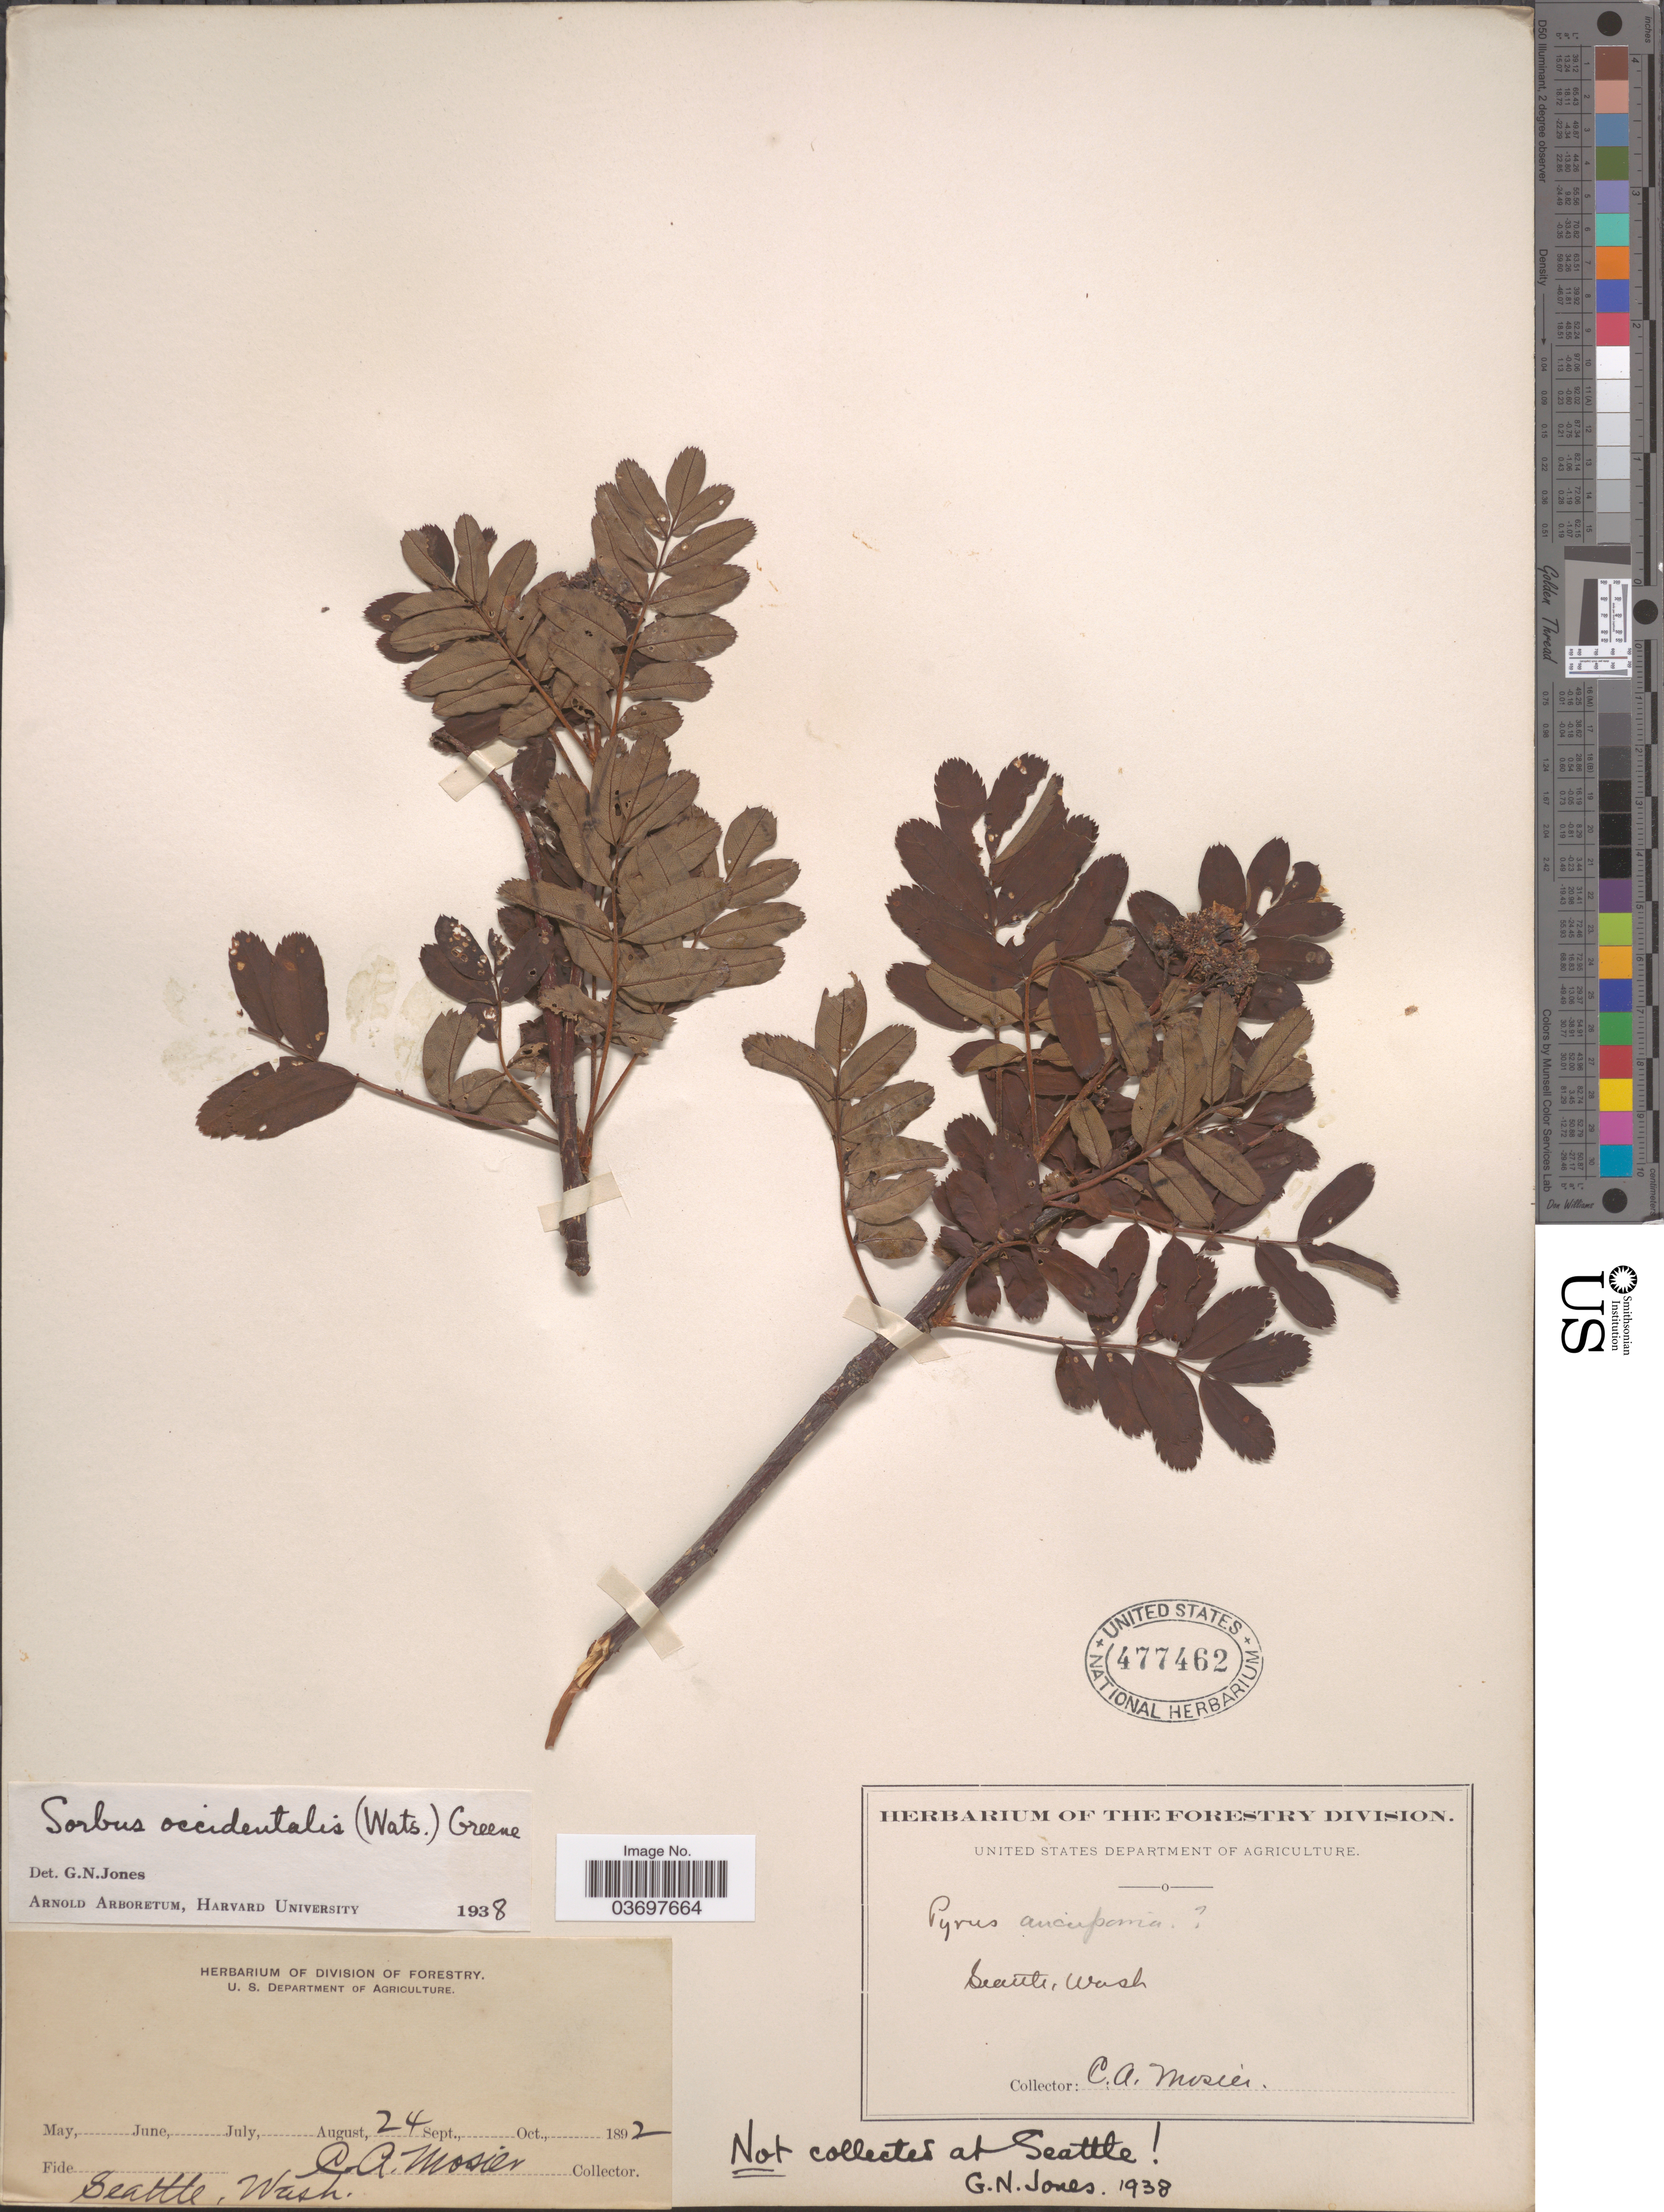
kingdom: Plantae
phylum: Tracheophyta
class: Magnoliopsida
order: Rosales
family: Rosaceae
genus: Sorbus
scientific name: Sorbus pumila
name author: Raf.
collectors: C. A. Mosier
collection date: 1892-08-24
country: United States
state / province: Washington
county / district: King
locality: Seattle.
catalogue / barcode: US 477462